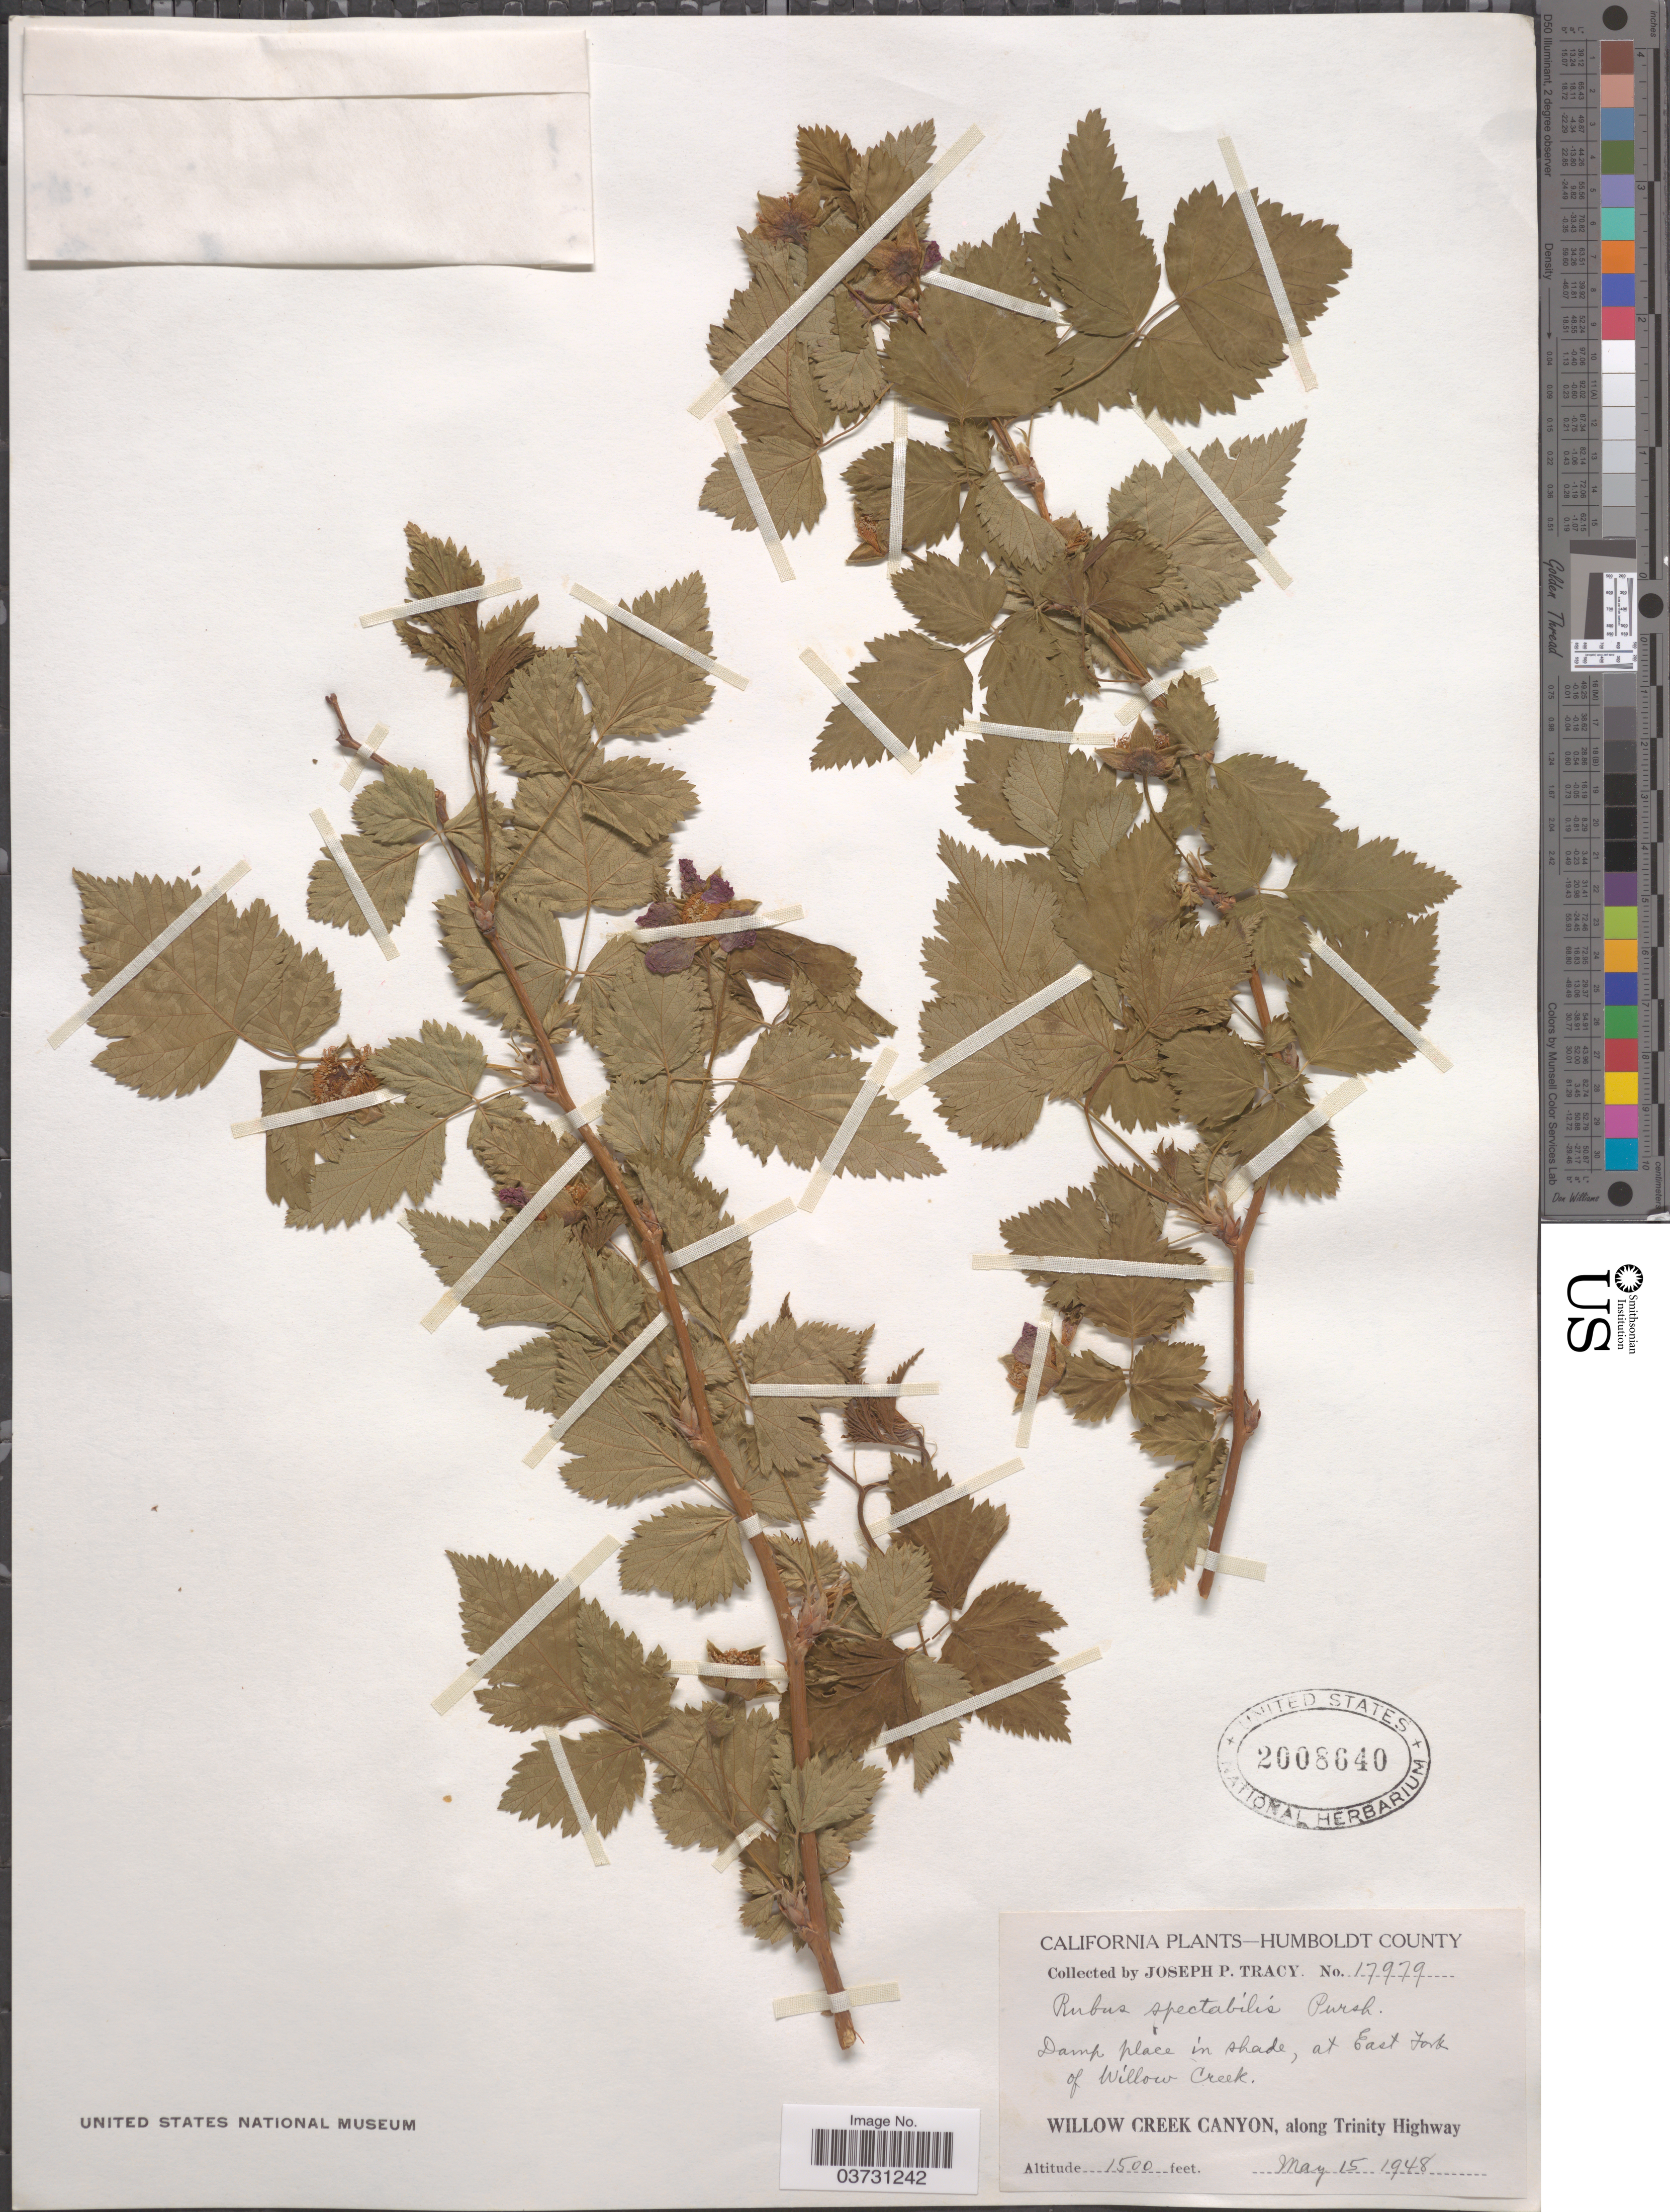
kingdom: Plantae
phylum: Tracheophyta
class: Magnoliopsida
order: Rosales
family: Rosaceae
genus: Rubus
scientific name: Rubus spectabilis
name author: Pursh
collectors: J. Tracy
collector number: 17979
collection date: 1948-05-15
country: United States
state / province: California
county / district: Humboldt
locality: Humboldt County. Damp place in shade, at East Fork of Willow Creek. Willow Creek Canyon, along Trinity Highway.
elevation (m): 457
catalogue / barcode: US 2008640